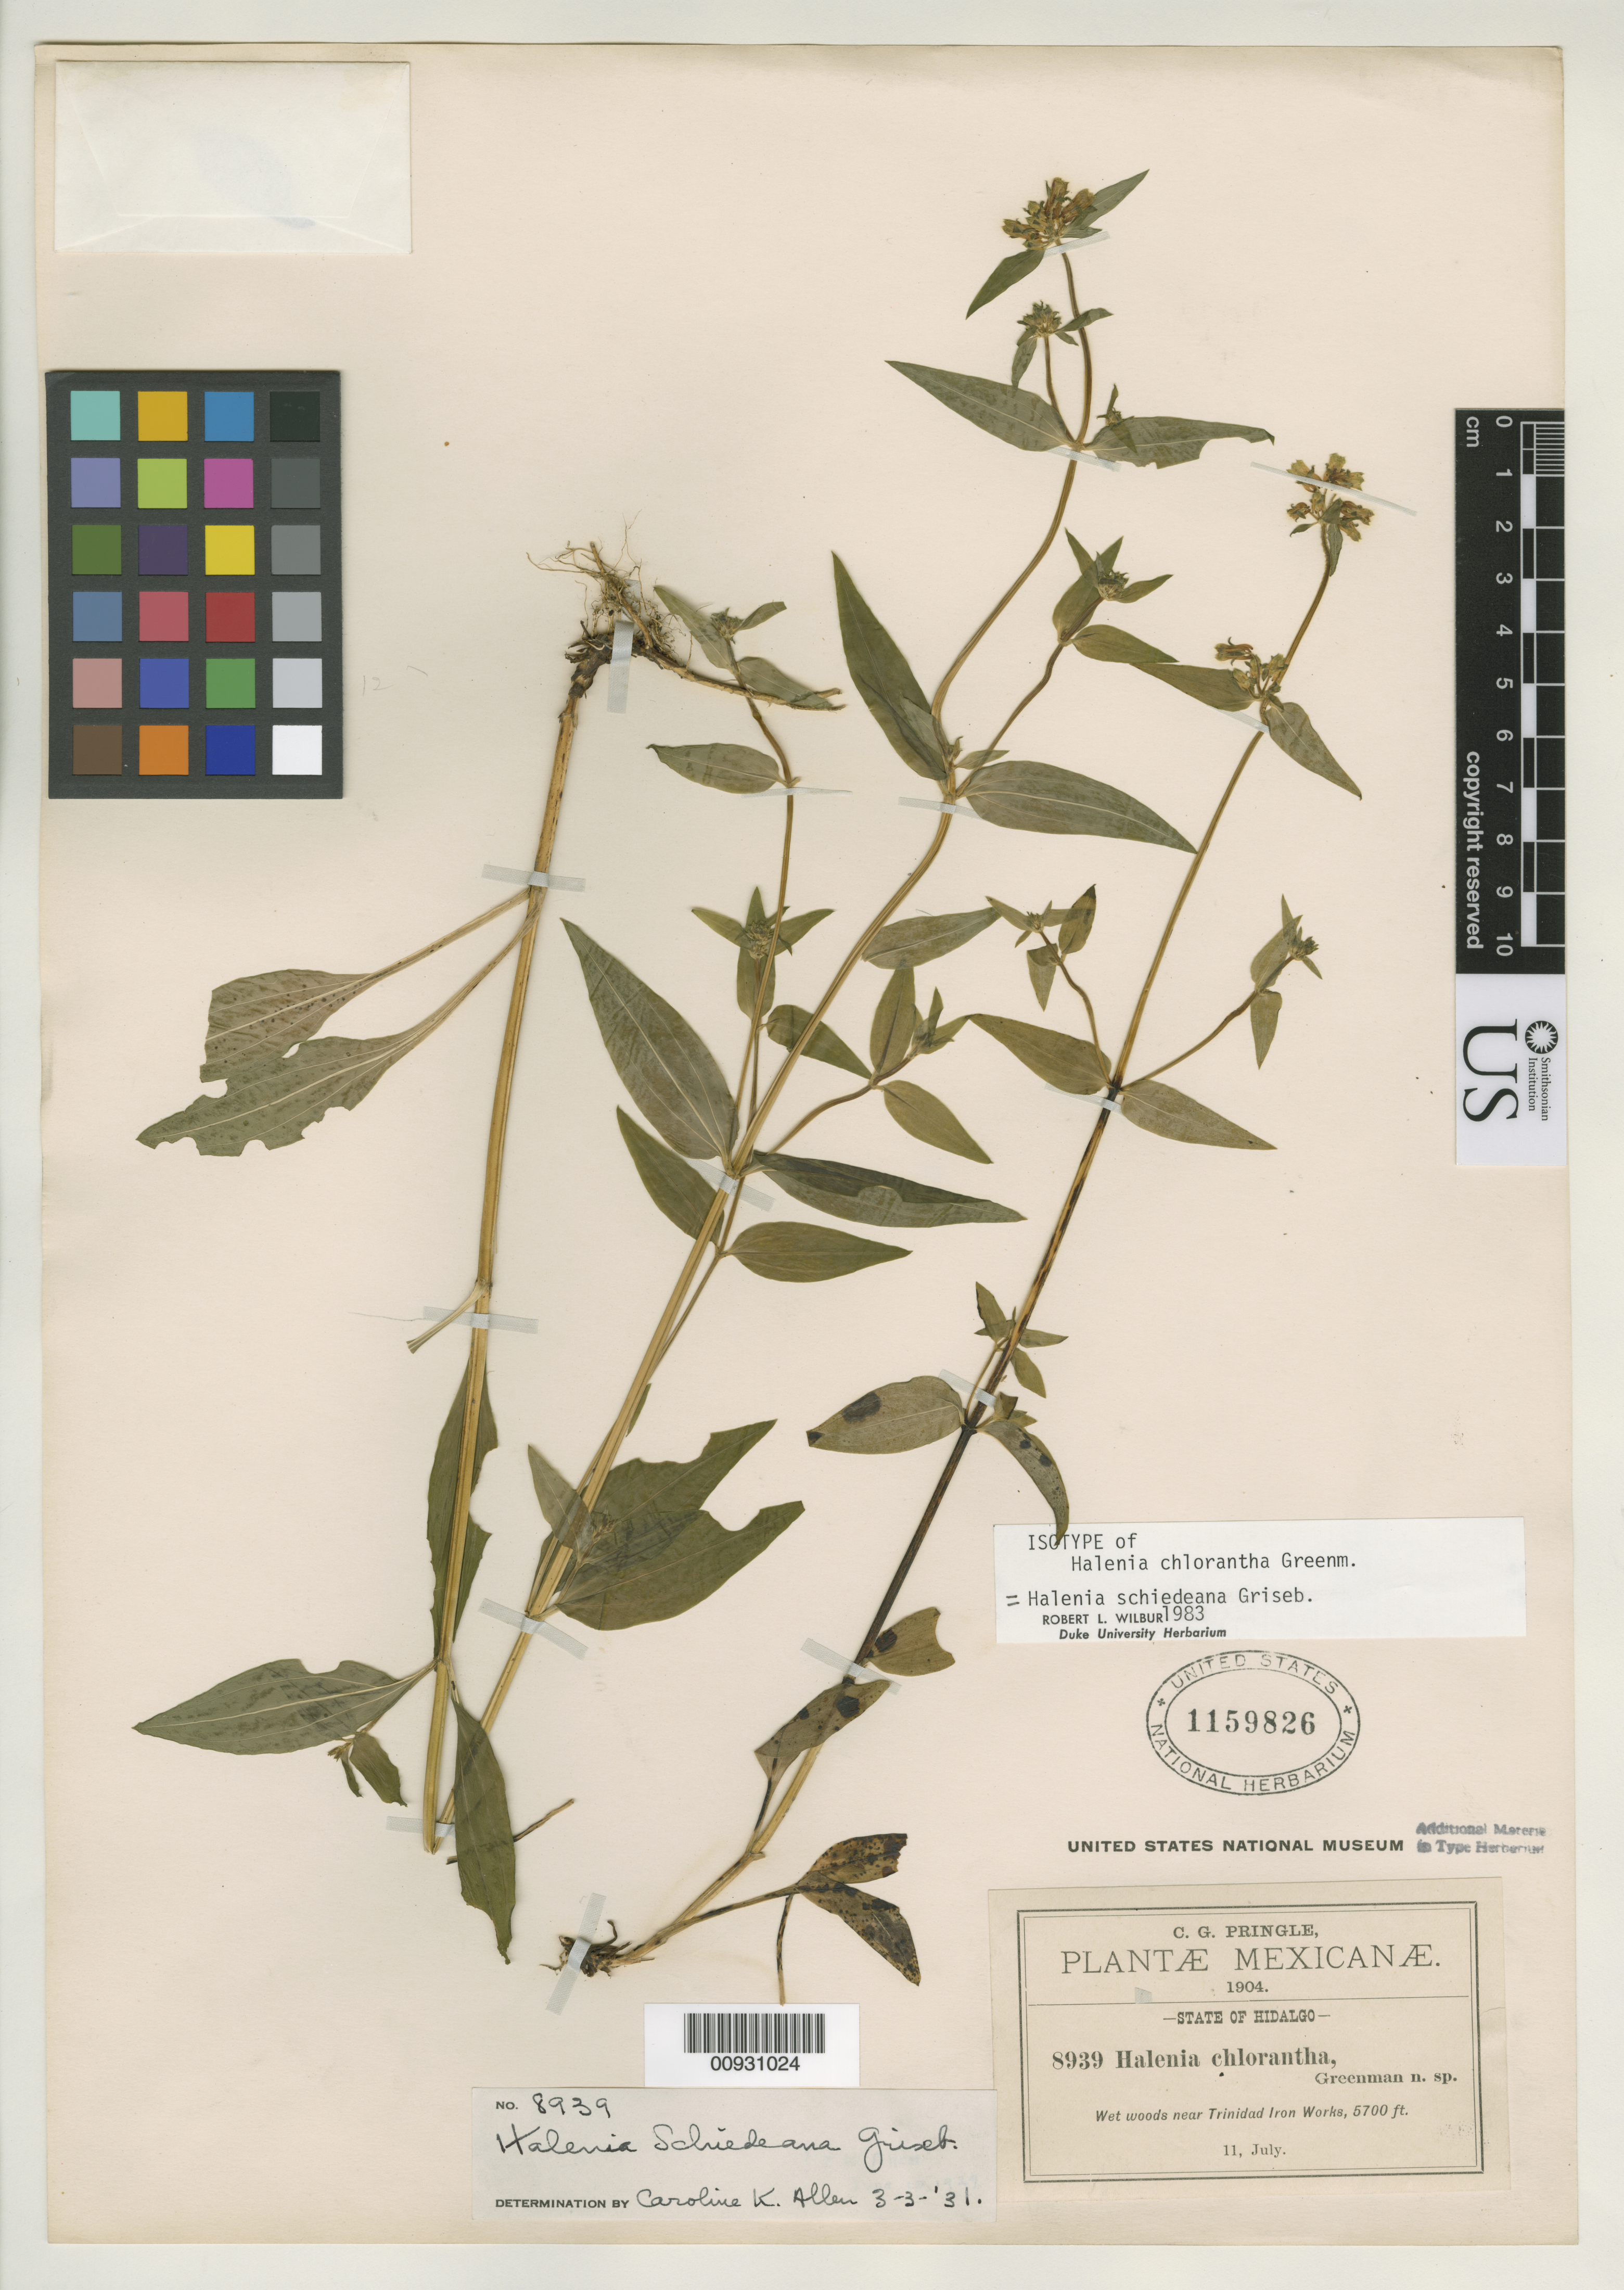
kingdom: Plantae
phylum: Tracheophyta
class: Magnoliopsida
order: Gentianales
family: Gentianaceae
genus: Halenia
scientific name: Halenia chlorantha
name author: Greenm.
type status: Isotype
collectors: C. G. Pringle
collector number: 8939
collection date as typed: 11 Jul 1904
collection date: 1904-07-11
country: Mexico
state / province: Hidalgo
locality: Near Trinidad Iron Works.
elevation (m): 1737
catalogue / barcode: US 1159826